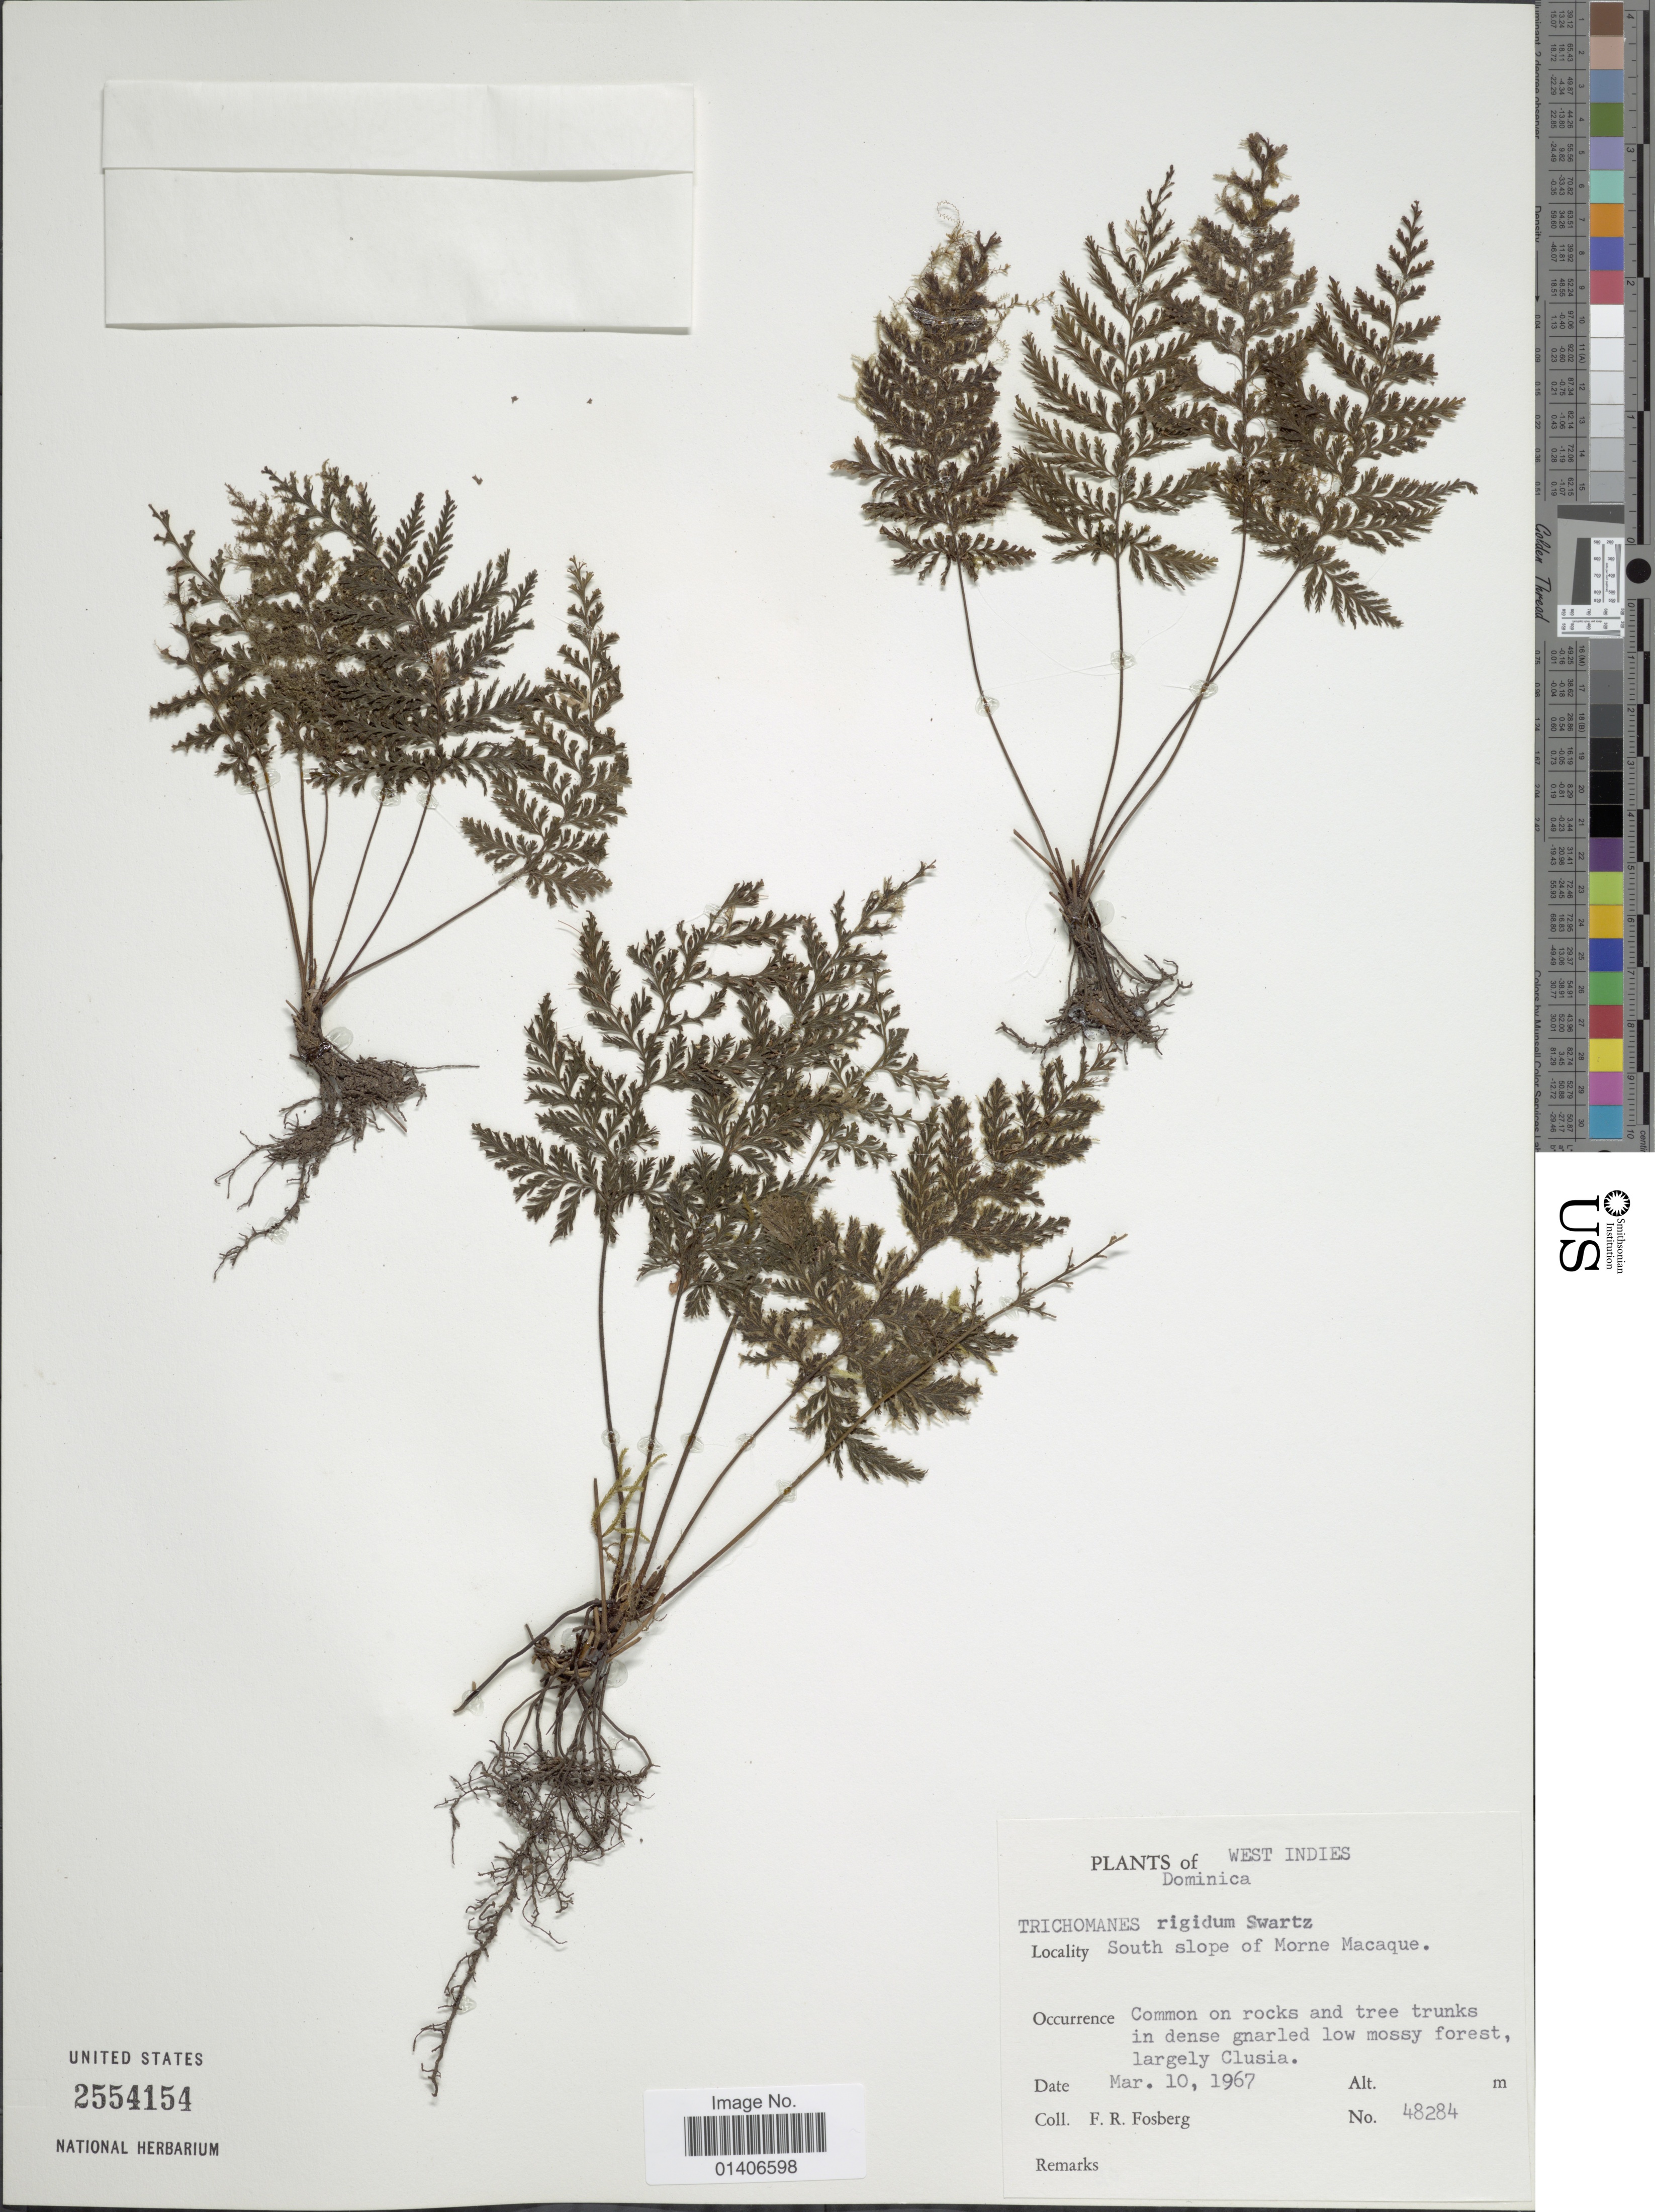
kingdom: Plantae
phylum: Tracheophyta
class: Polypodiopsida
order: Hymenophyllales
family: Hymenophyllaceae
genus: Abrodictyum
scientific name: Abrodictyum rigidum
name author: (Sw.) Ebihara & Dubuisson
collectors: F. R. Fosberg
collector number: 48284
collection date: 1967-03-10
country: Dominica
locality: West Indies, South slope of Morne Macaque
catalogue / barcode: US 2554154